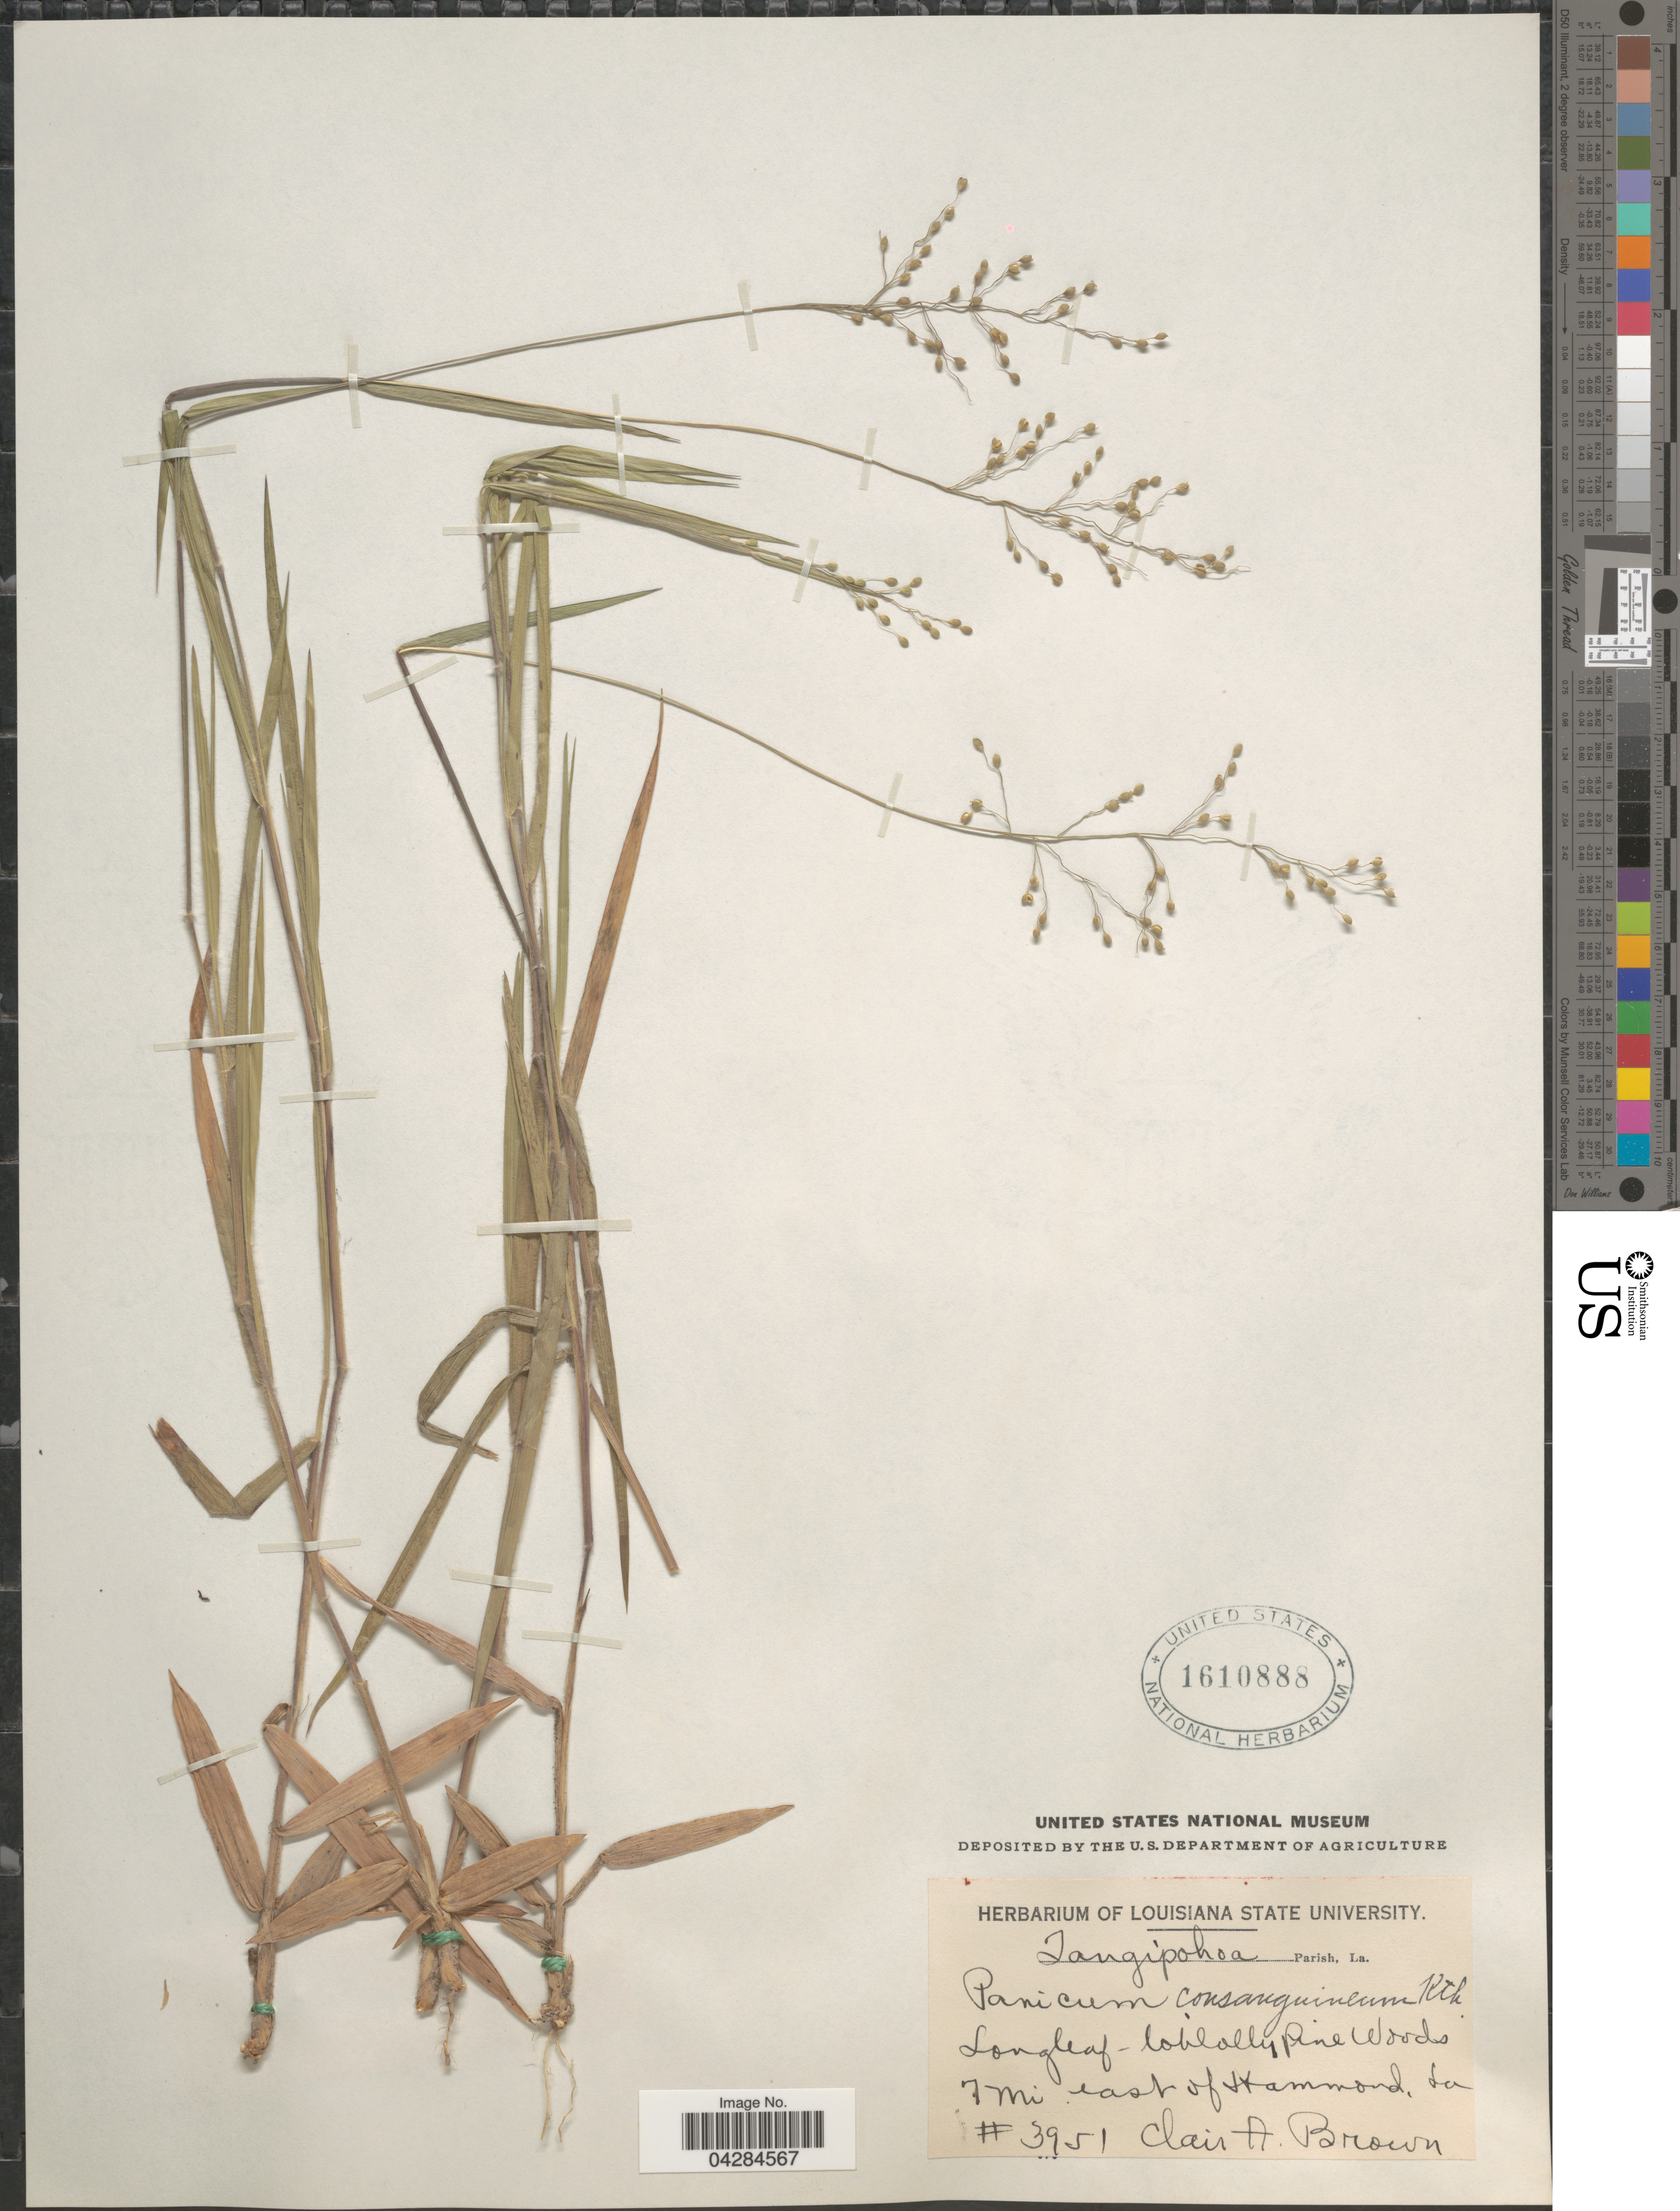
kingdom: Plantae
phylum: Tracheophyta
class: Liliopsida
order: Poales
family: Poaceae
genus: Dichanthelium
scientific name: Dichanthelium ovale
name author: (Elliott) Gould & C.A. Clark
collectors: C. A. Brown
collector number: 3951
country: United States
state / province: Louisiana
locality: Tangipohoa Parish. Longleaf-loblolly Pine Woods. 7 Mi. east of Hammond.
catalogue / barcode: US 1610888